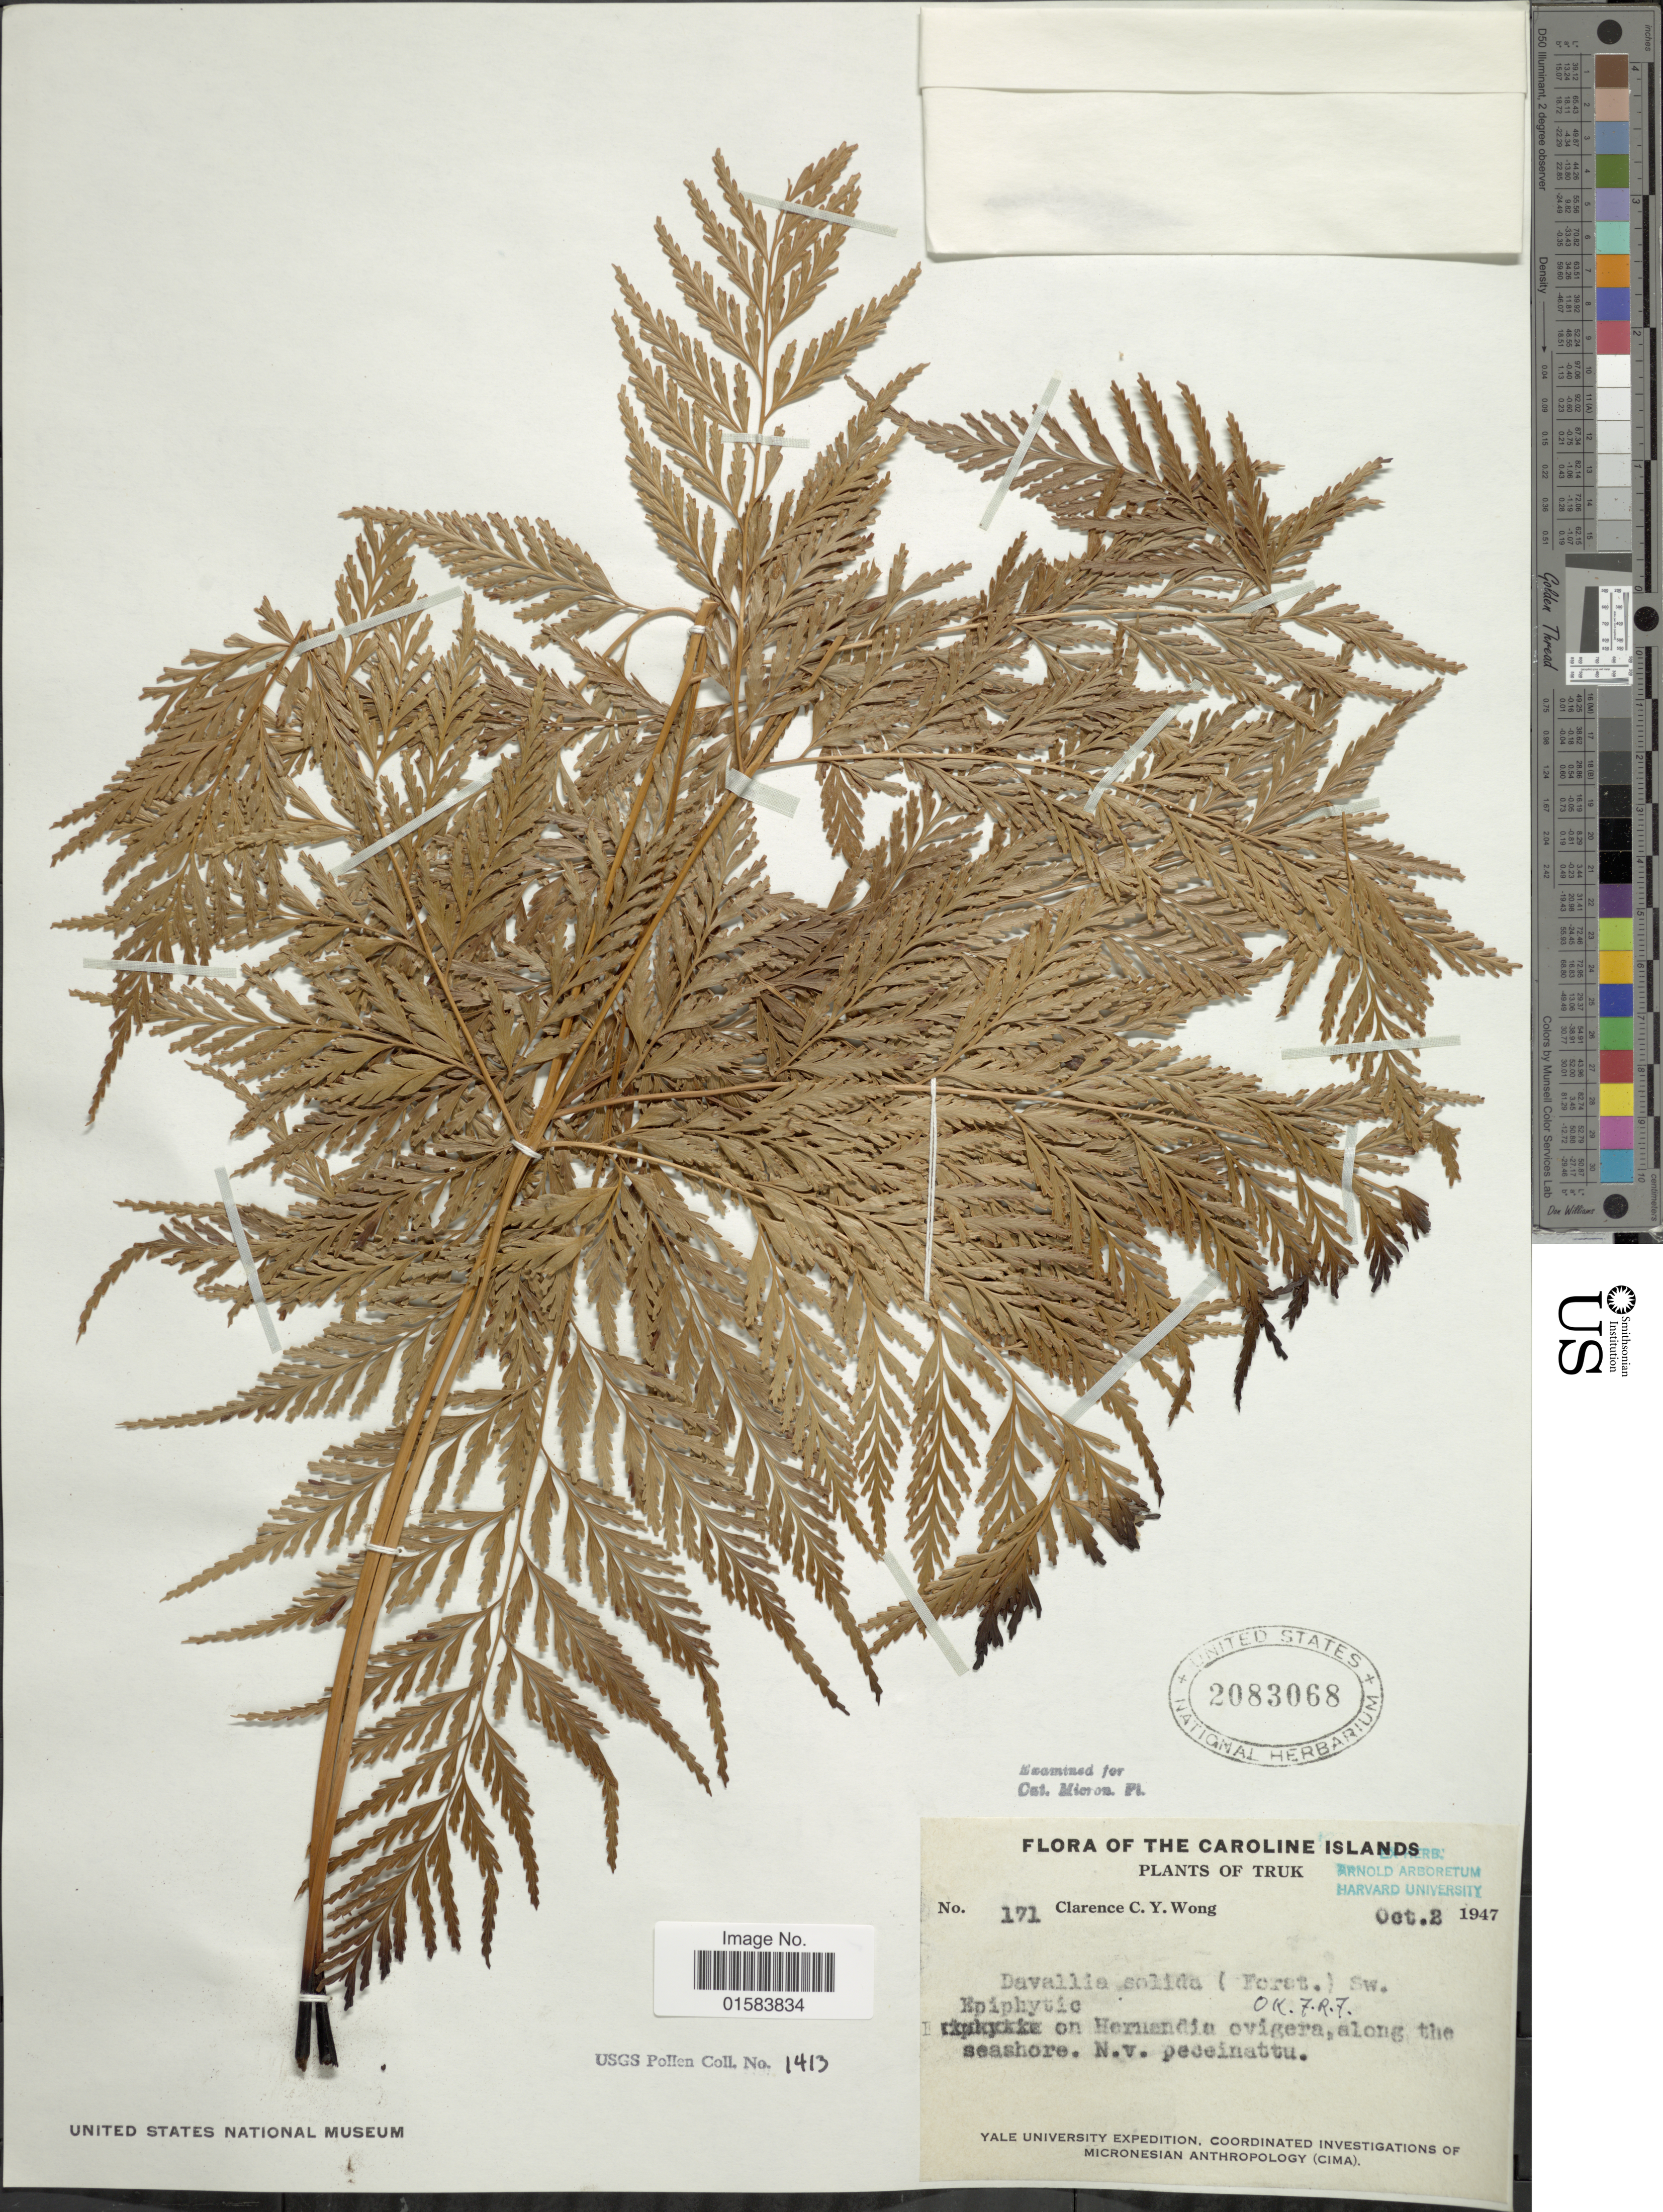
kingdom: Plantae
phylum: Tracheophyta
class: Polypodiopsida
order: Polypodiales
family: Davalliaceae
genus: Davallia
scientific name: Davallia solida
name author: (G. Forst.) Sw.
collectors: C. Y. C. Wong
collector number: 171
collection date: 1947-10-02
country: Micronesia, Federated States of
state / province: Truk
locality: The Caroline Islands, along the seashore. N.v. pedeinattu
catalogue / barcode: US 2083068